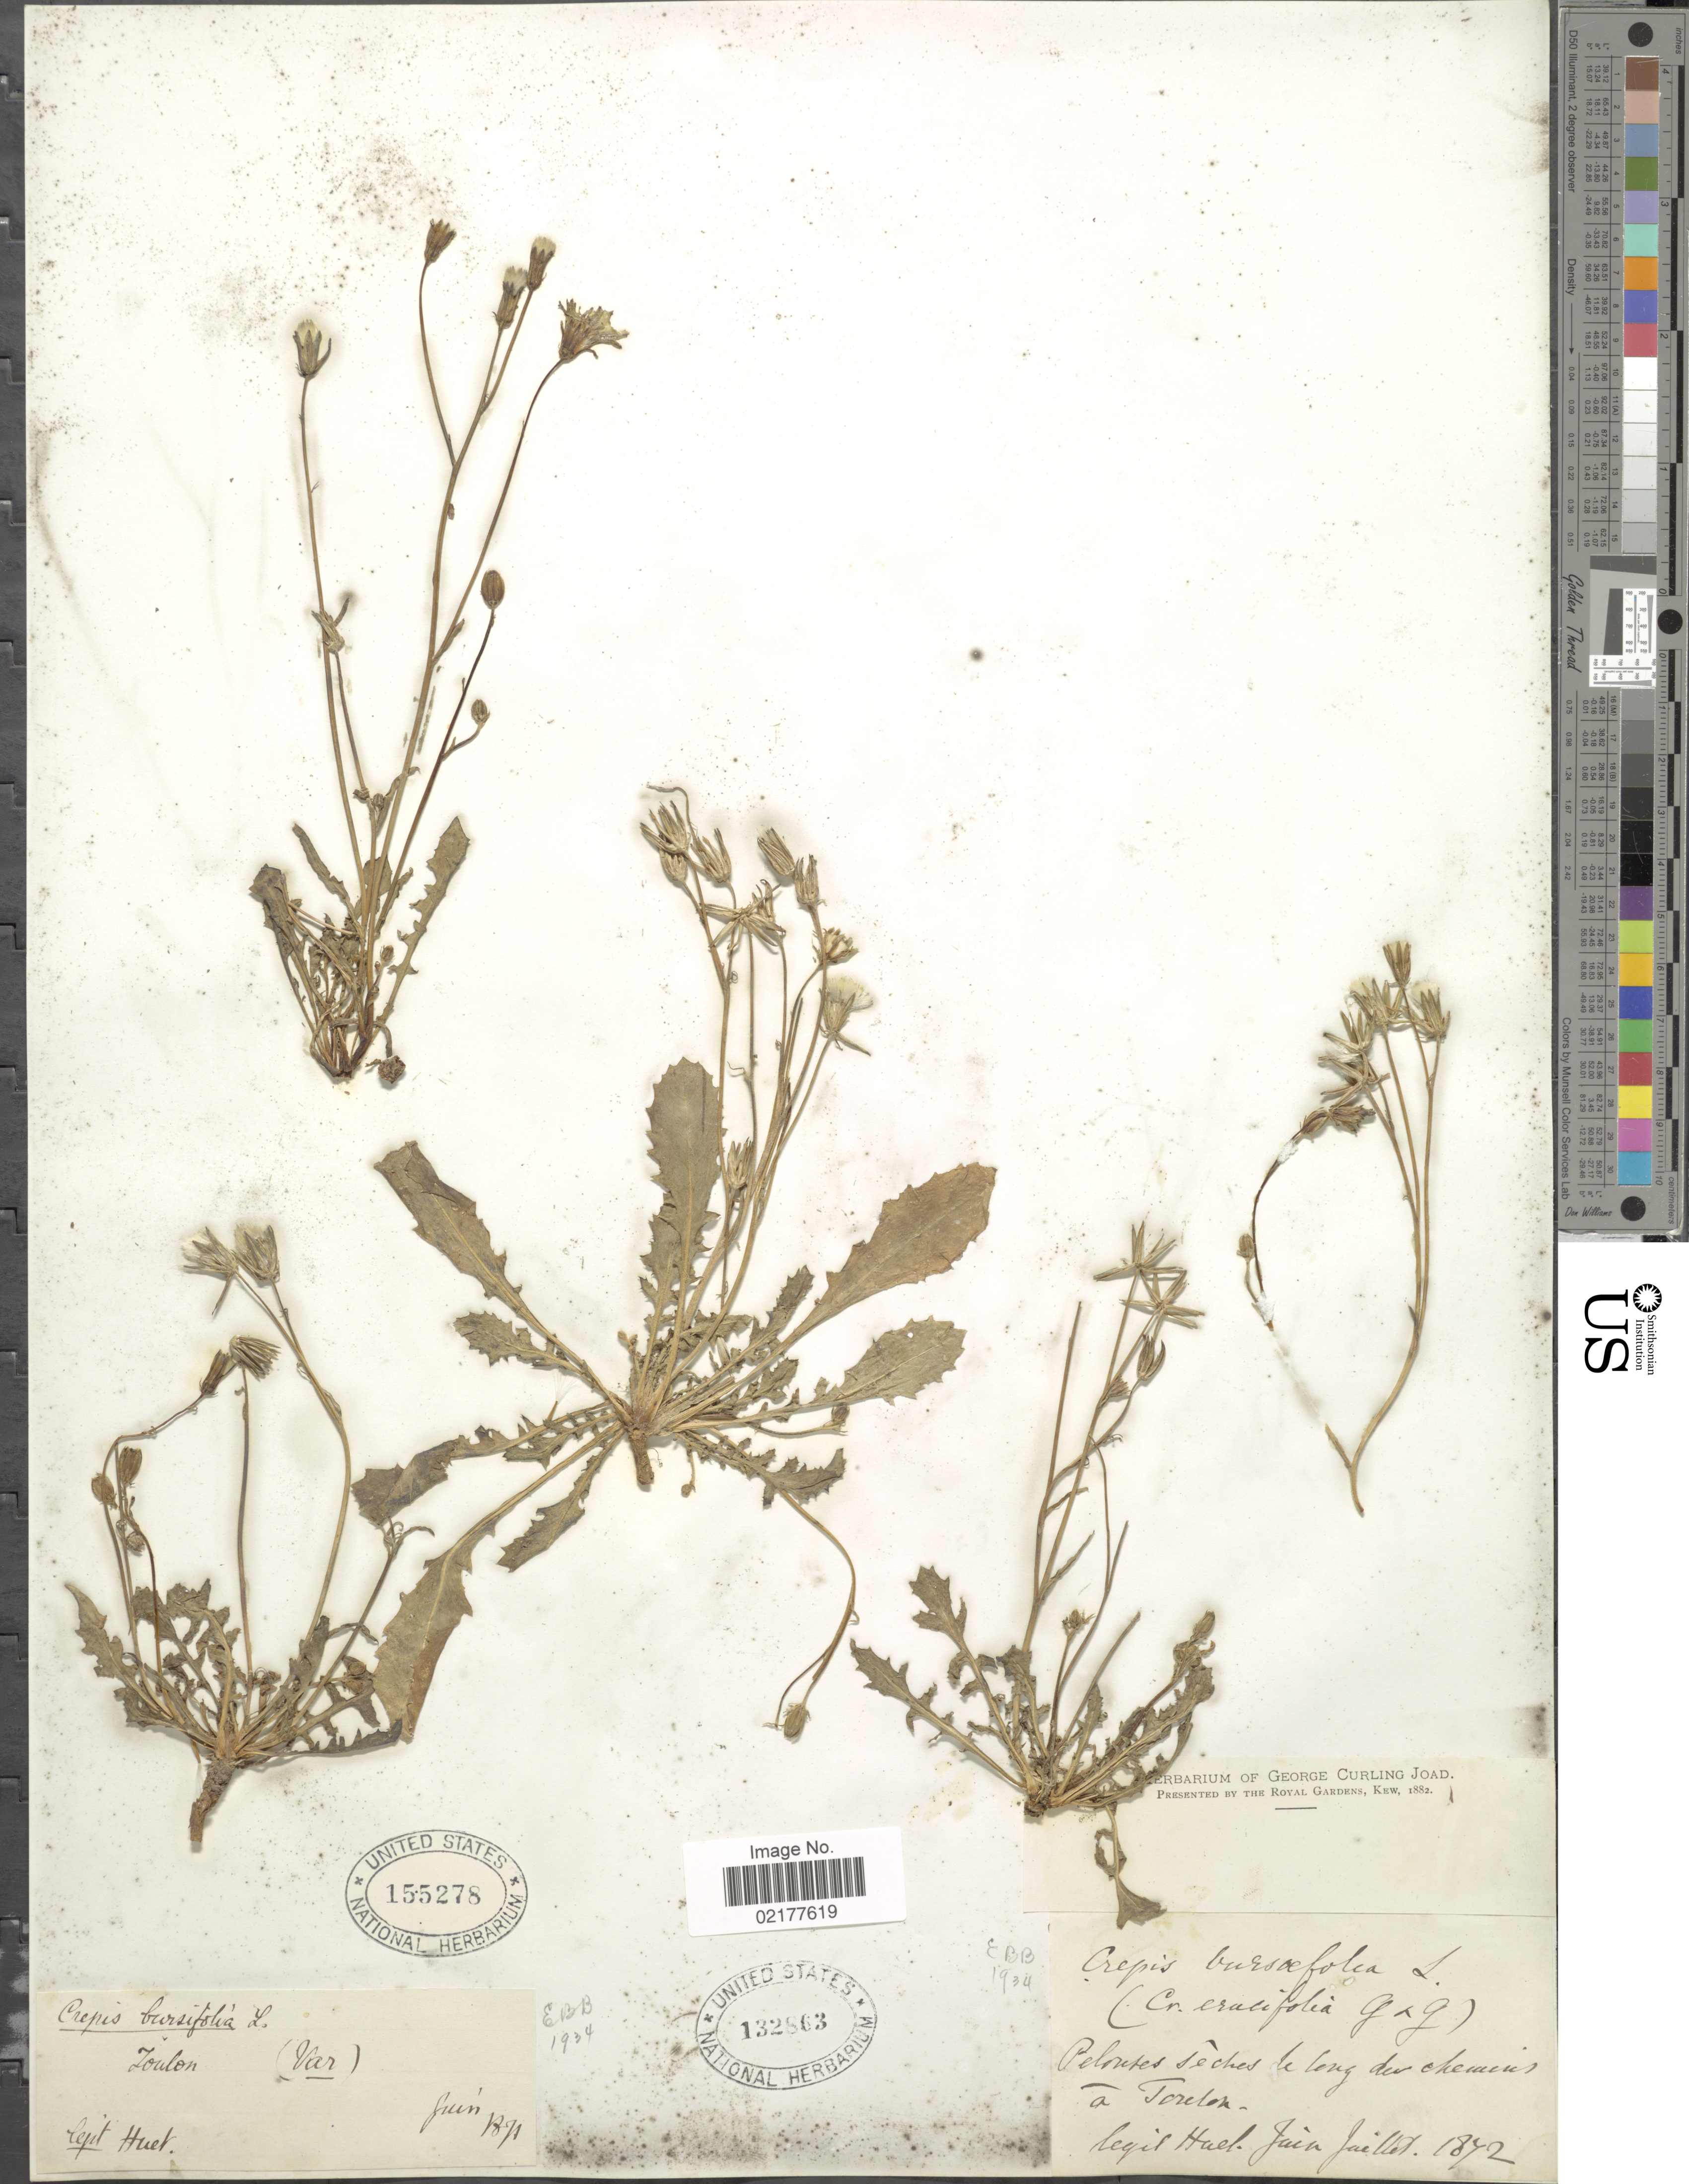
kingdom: Plantae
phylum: Tracheophyta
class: Magnoliopsida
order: Asterales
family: Asteraceae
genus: Crepis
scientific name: Crepis bursifolia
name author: L.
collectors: -. Huet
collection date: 1871-06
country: France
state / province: Provence-Alpes-Côte d'Azur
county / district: Var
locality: Toulon (Var) [interpreted]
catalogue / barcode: US 155278-2